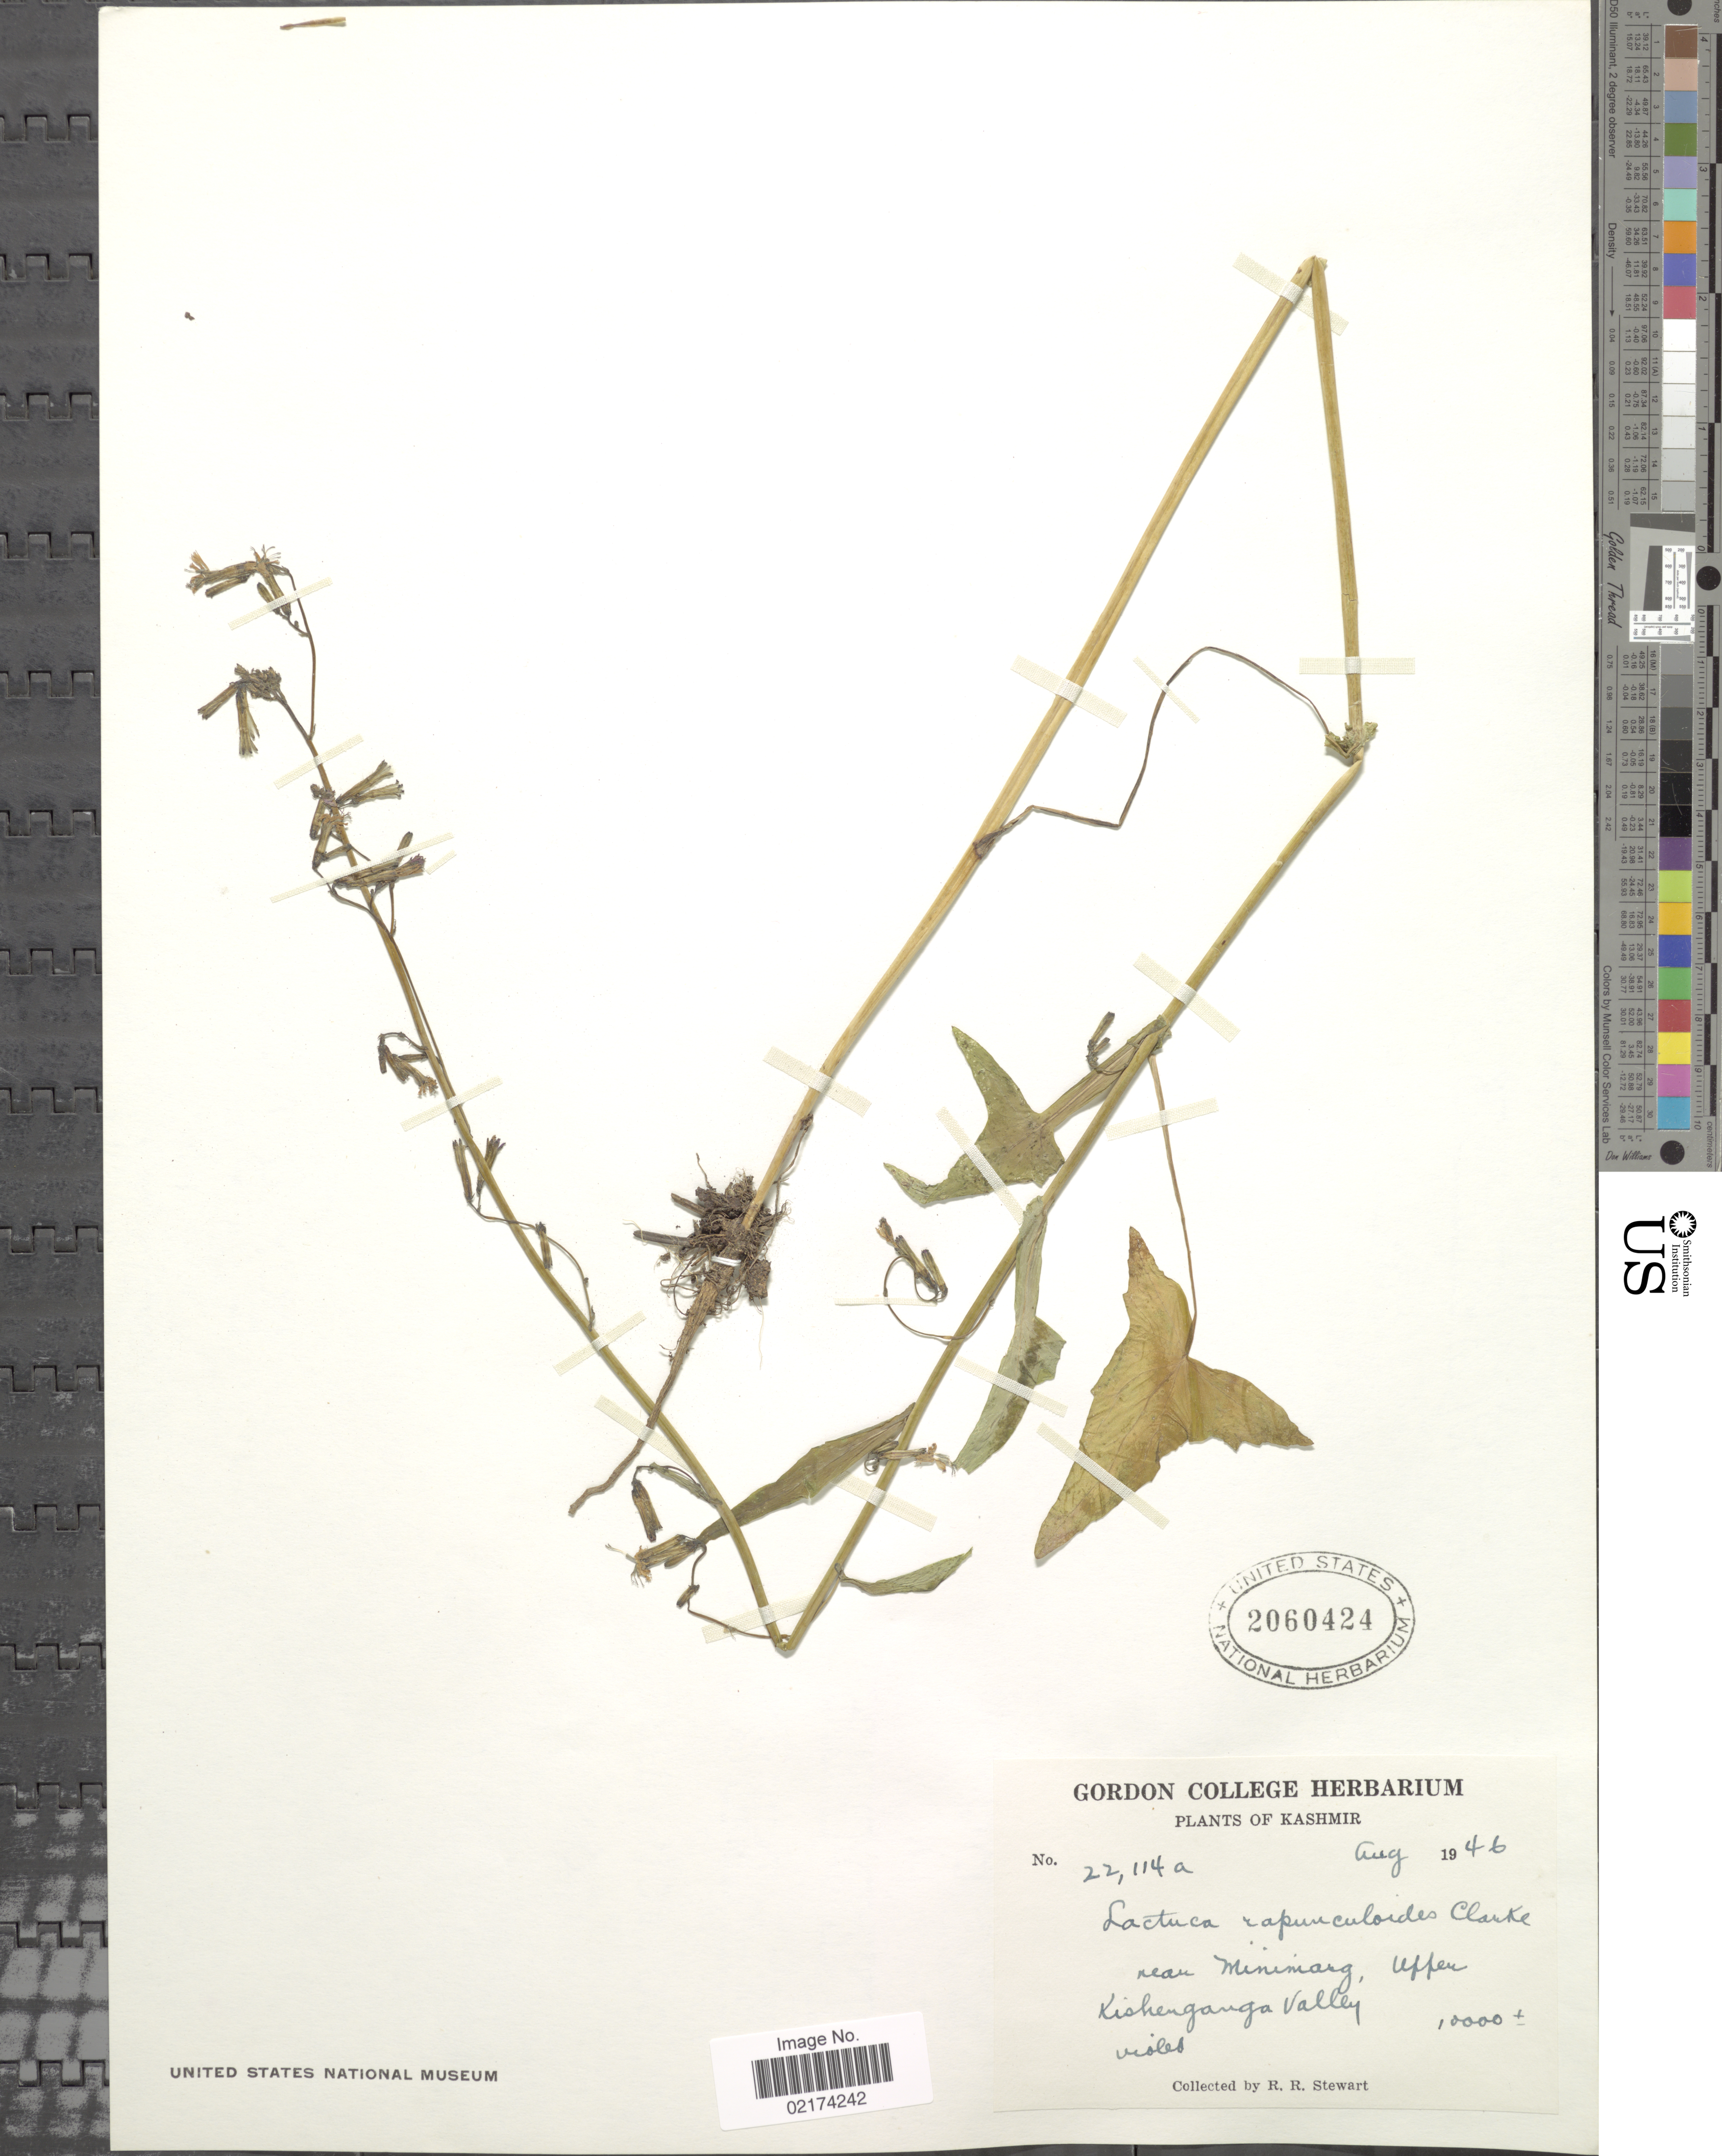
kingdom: Plantae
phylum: Tracheophyta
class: Magnoliopsida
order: Asterales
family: Asteraceae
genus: Lactuca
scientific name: Lactuca rapunculoides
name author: (DC.) C.B. Clarke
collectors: R. R. Stewart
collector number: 22114a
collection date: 1946-08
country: India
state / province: Jammu and Kashmir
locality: Kashmir, near Minimarg, upper Kishenganga Valley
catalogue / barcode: US 2060424